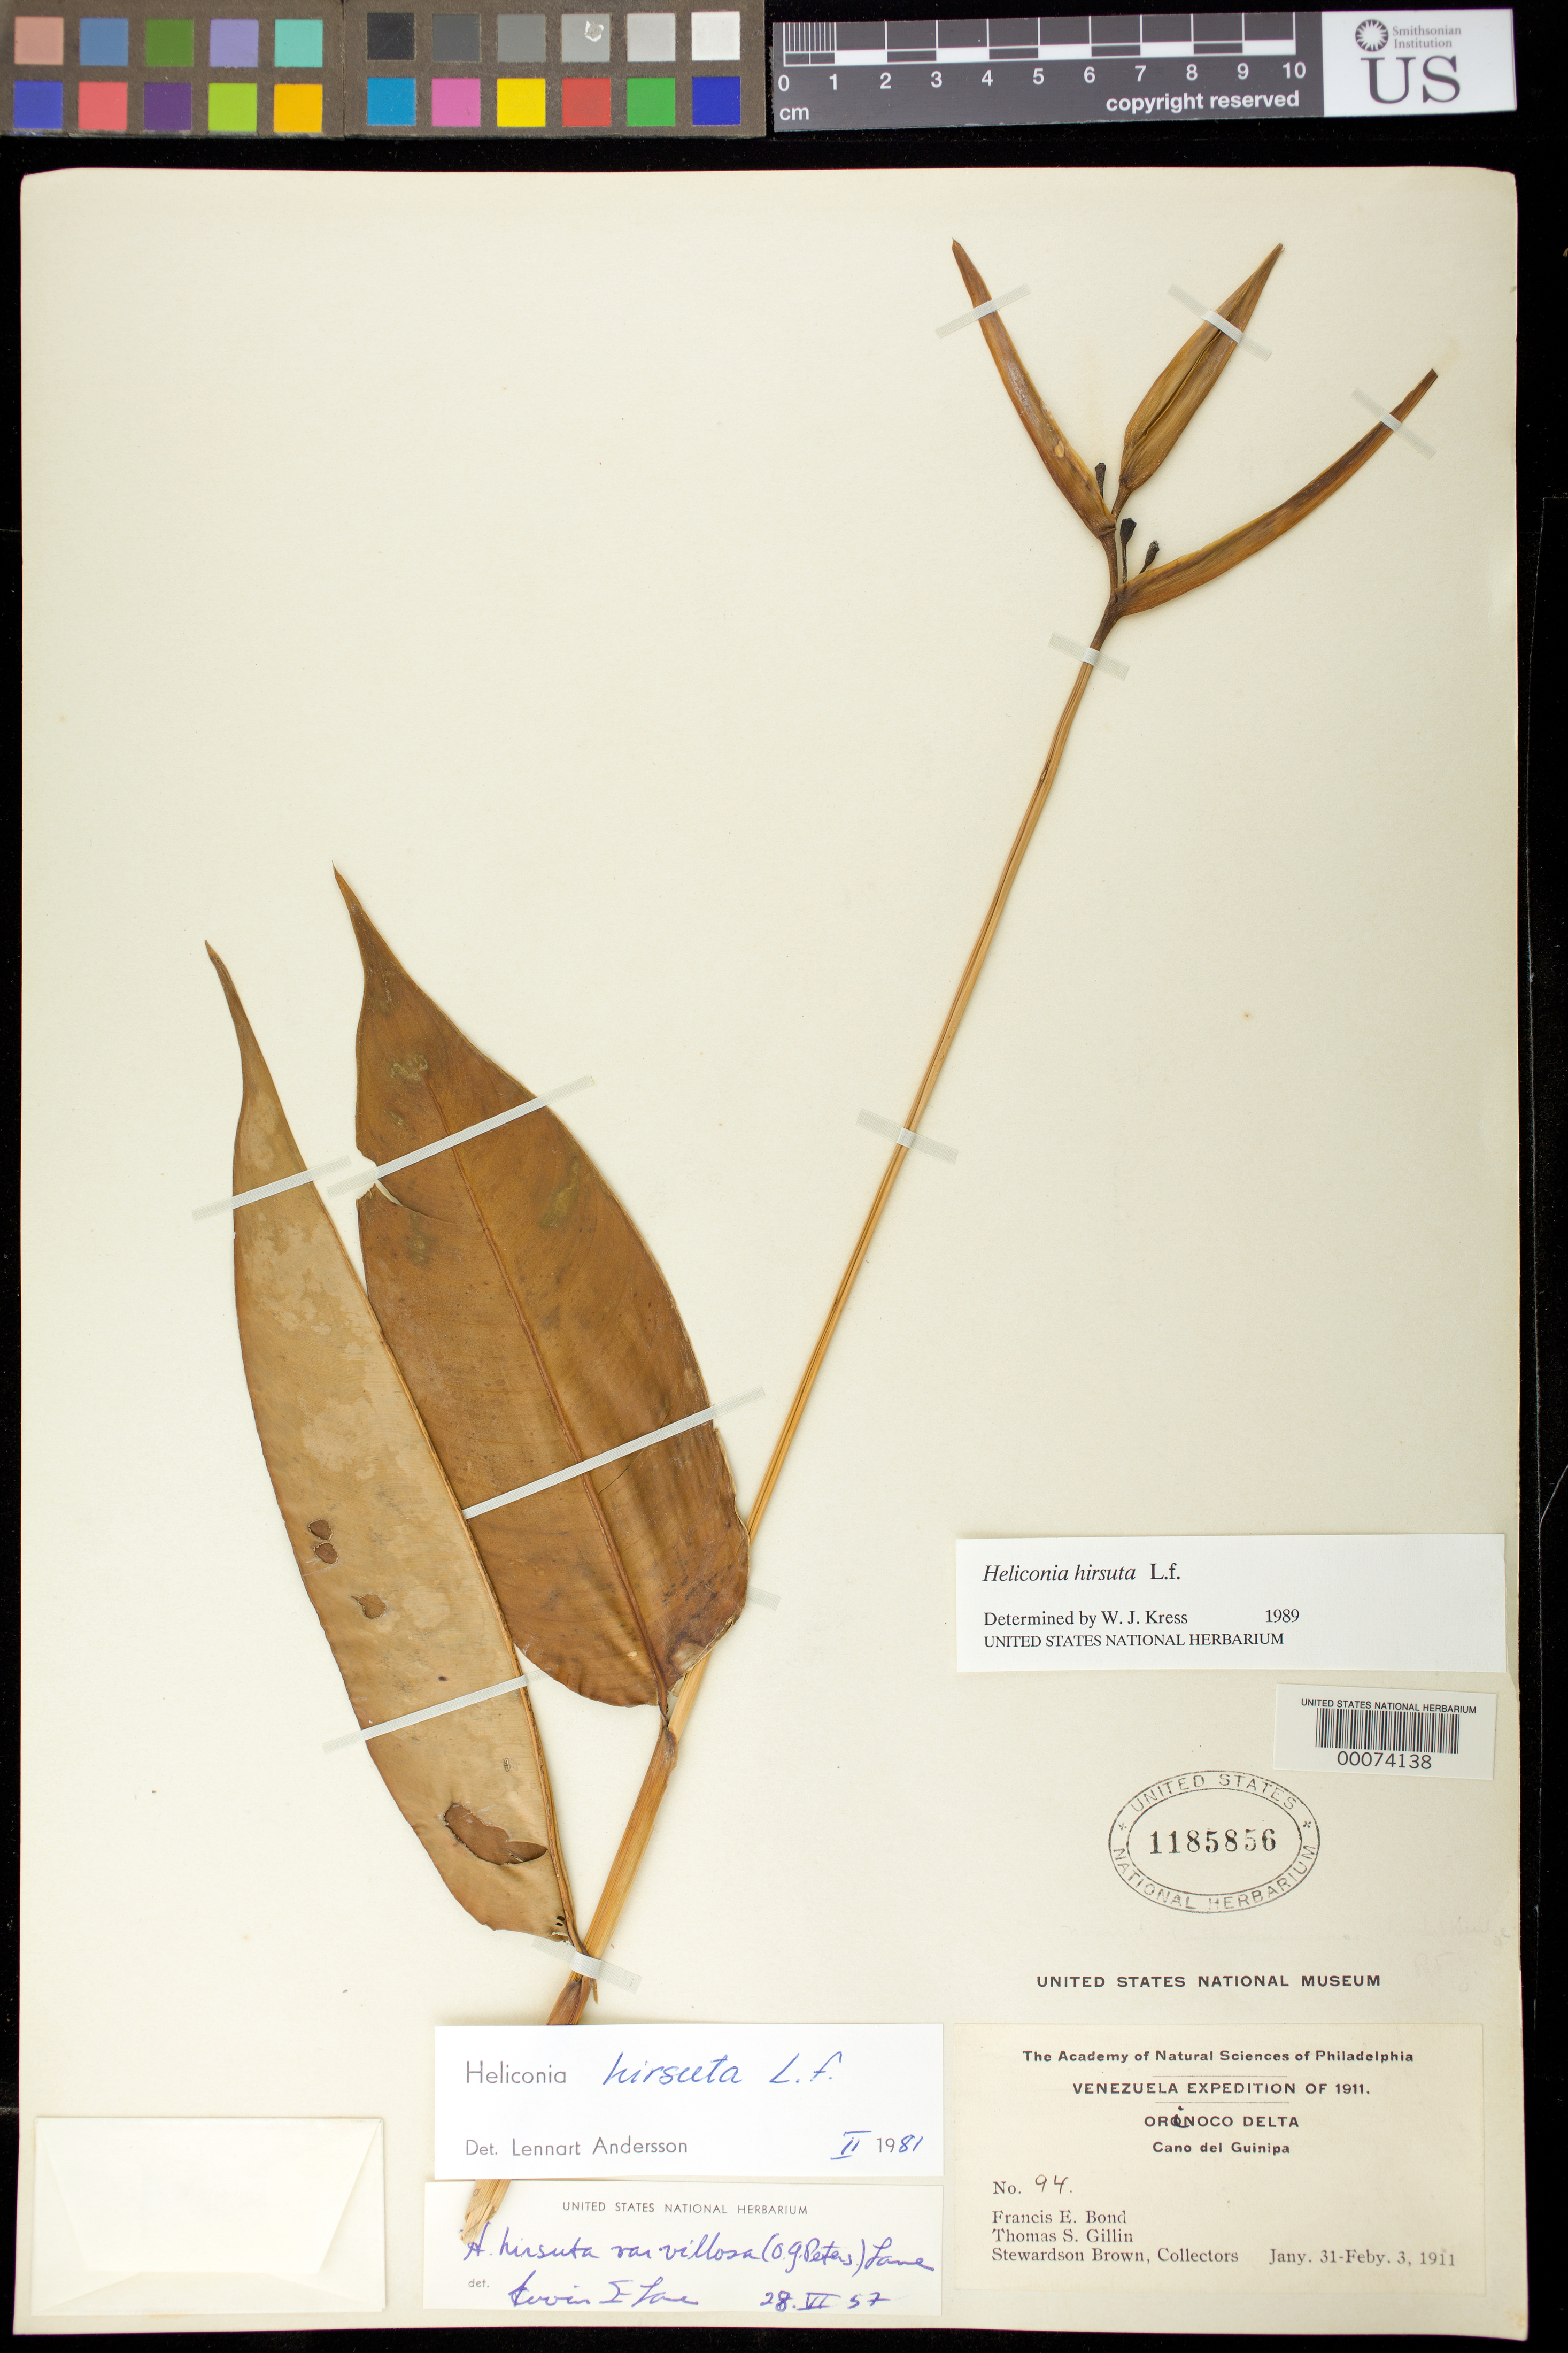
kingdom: Plantae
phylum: Tracheophyta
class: Liliopsida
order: Zingiberales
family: Heliconiaceae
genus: Heliconia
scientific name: Heliconia hirsuta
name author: L. f.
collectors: F. Bond, T. Gillin & S. Brown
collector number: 94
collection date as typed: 31 January -3 February 1911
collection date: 1911-01-31/1911-02-03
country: Venezuela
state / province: Monagas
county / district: Maturin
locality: Oronoco Delta along Rio Guanipa, including Indian and Creole villages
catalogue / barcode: US 1185856